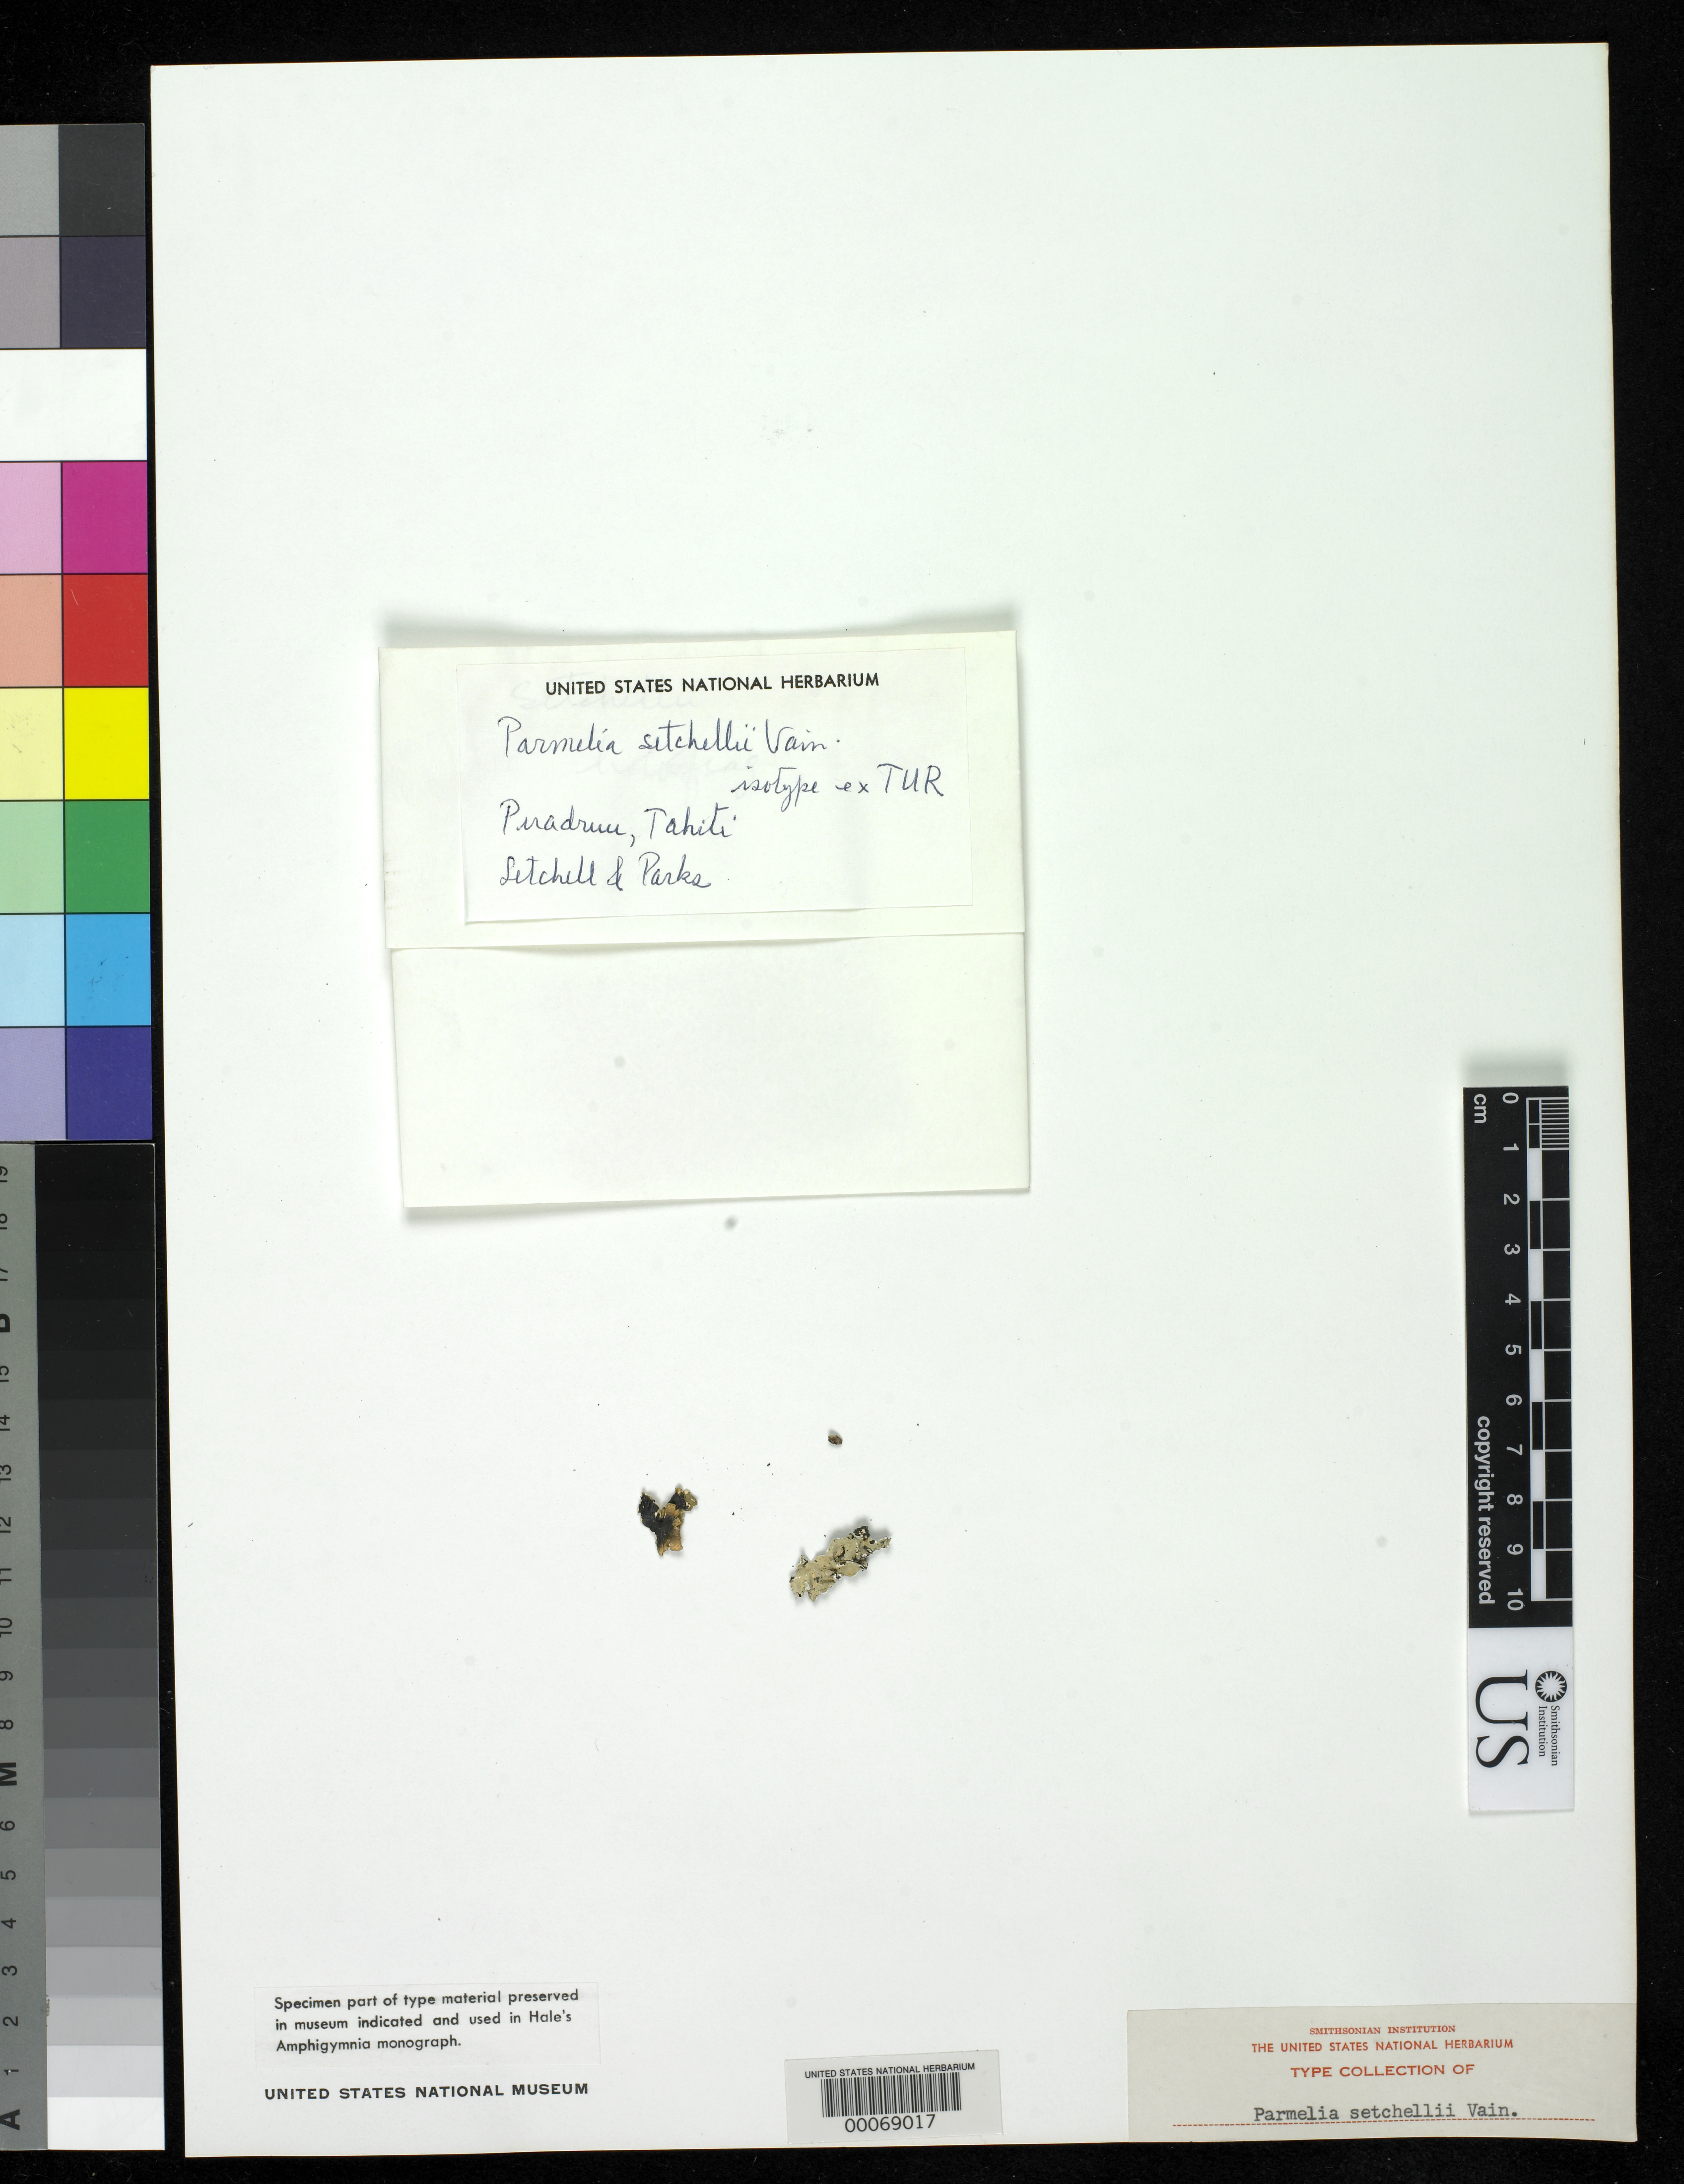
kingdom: Fungi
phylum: Ascomycota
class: Lecanoromycetes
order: Lecanorales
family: Parmeliaceae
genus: Parmelia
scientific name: Parmelia setchellii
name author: Vain.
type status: Isotype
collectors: C. B. Setchell & H. E. Parks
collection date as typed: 1922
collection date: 1922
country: French Polynesia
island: Tahiti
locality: Puadruu.